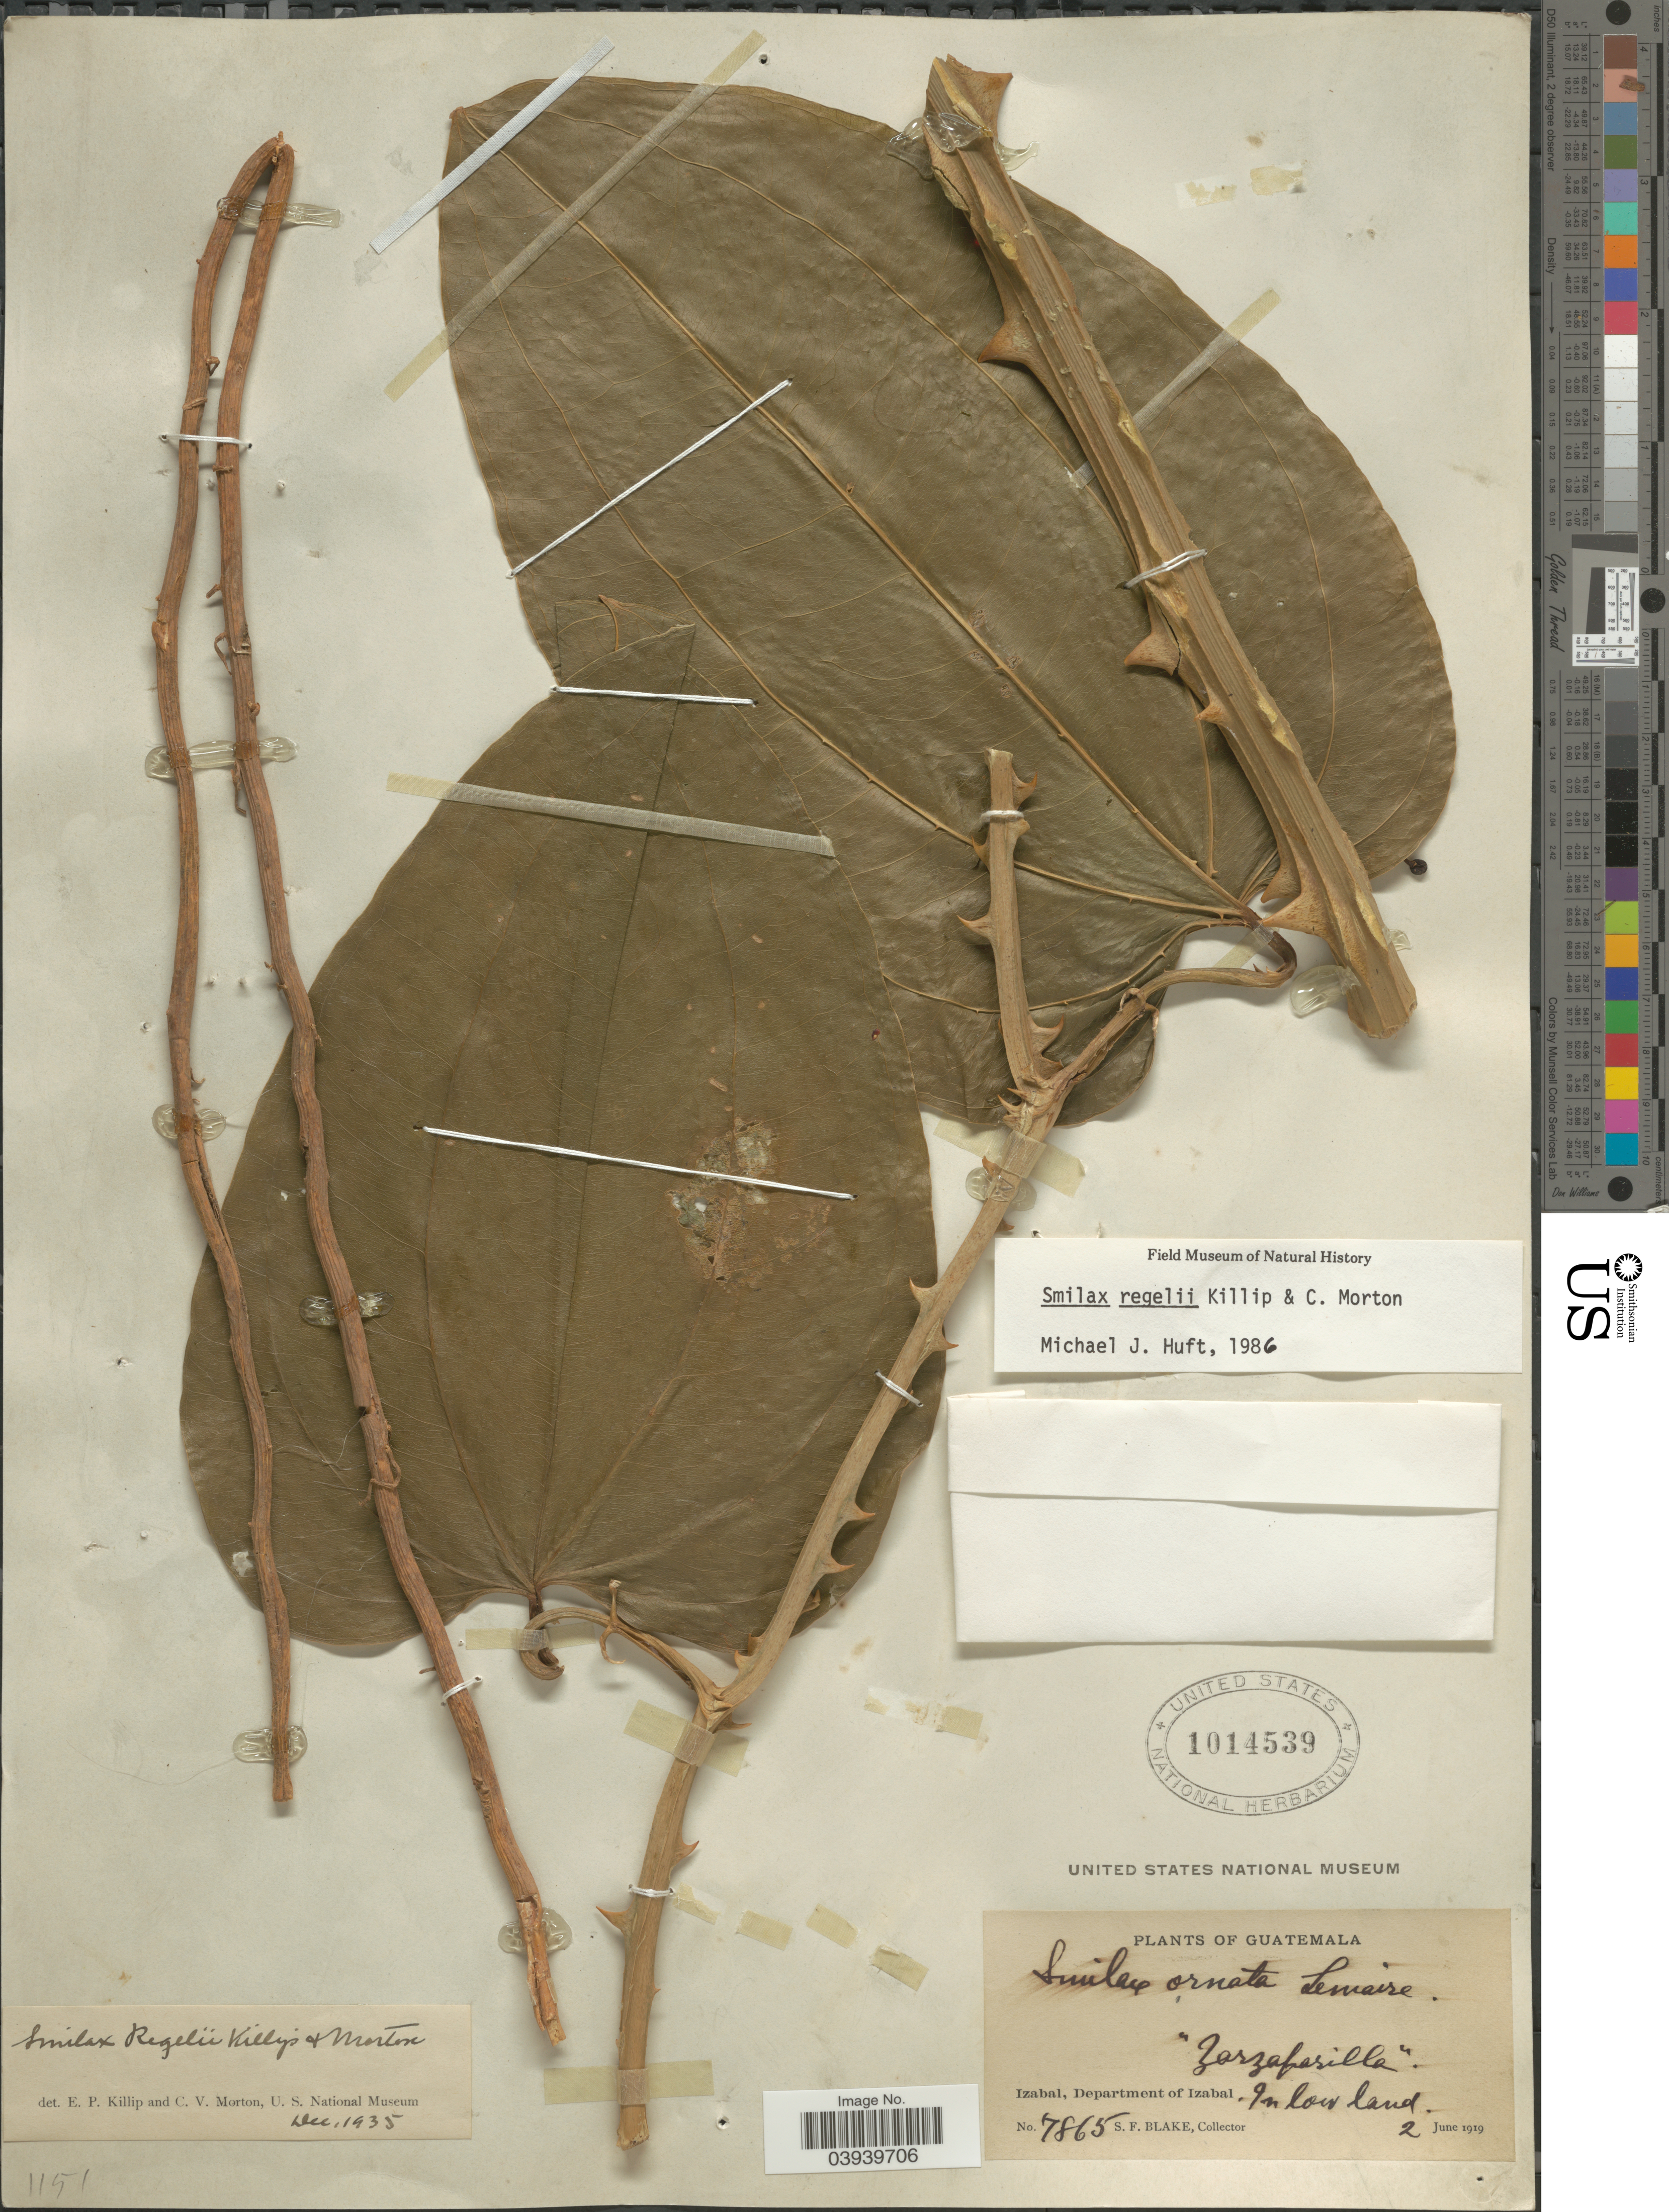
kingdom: Plantae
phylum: Tracheophyta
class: Liliopsida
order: Liliales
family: Smilacaceae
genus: Smilax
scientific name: Smilax regelii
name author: Killip & C.V. Morton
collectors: S. Blake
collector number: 7865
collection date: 1919-06-02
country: Guatemala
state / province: Izabal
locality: Izabal, Department of Izabal.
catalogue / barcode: US 1014539